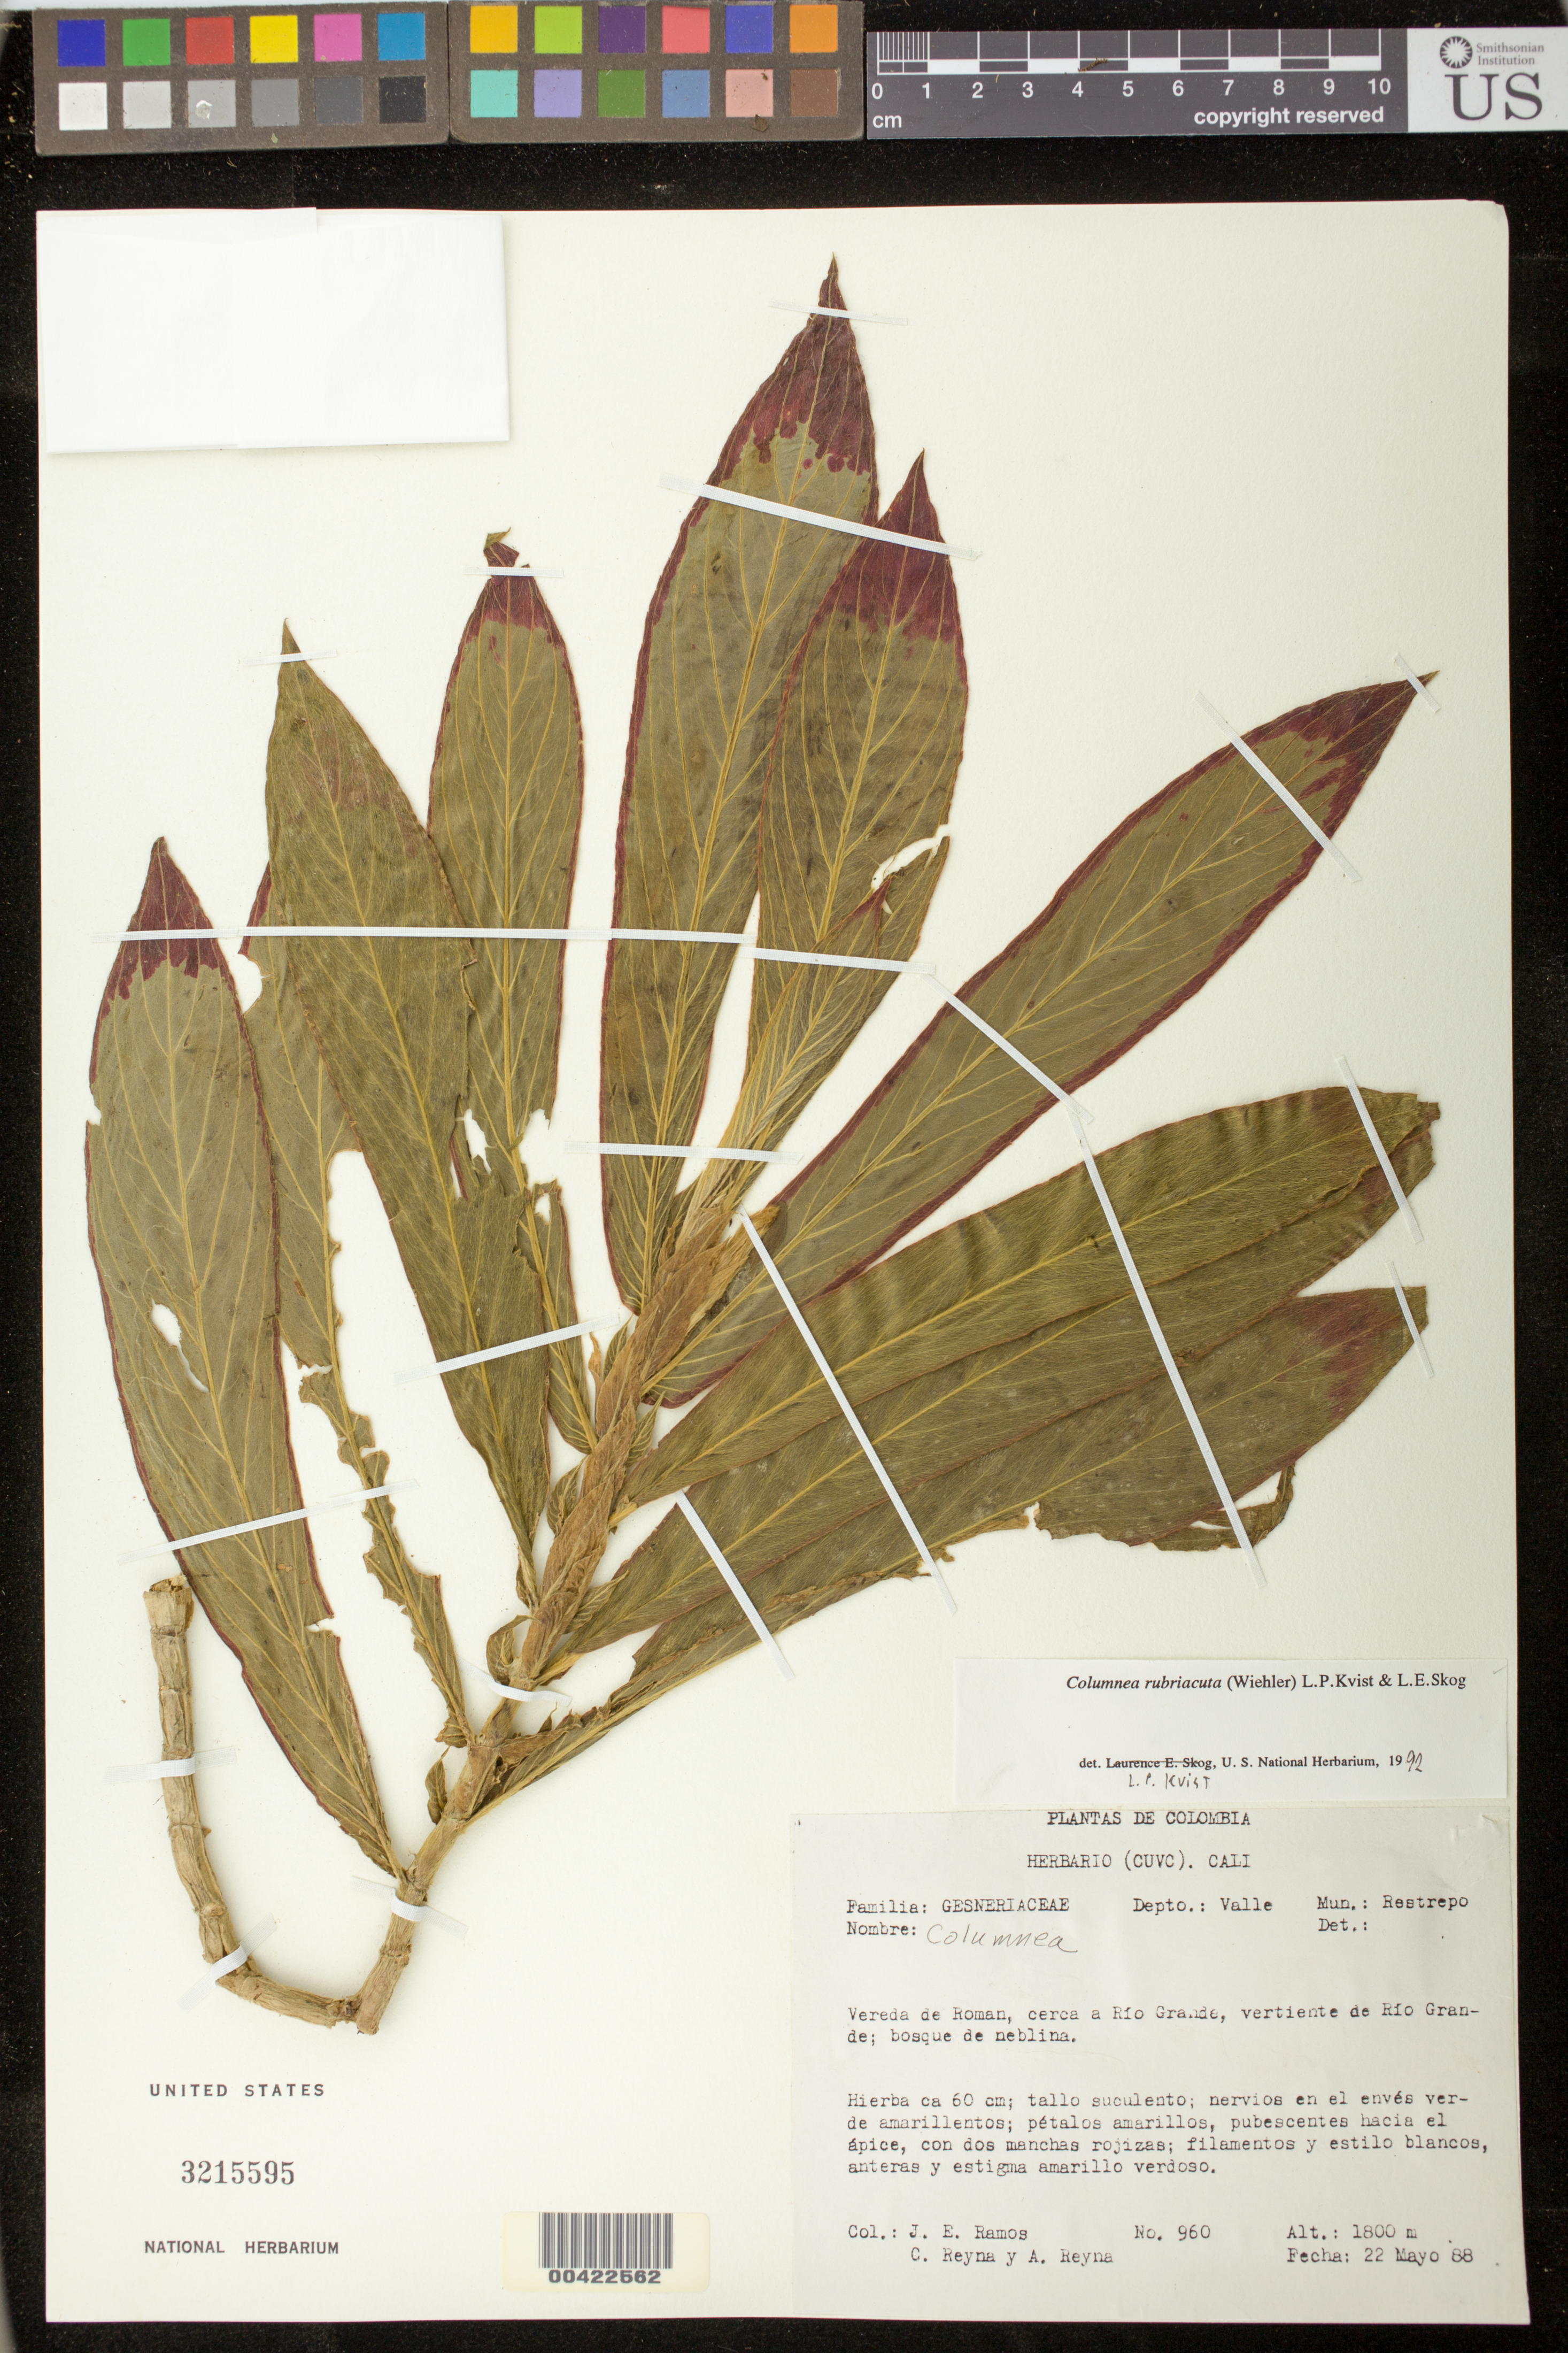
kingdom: Plantae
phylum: Tracheophyta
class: Magnoliopsida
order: Lamiales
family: Gesneriaceae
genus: Columnea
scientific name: Columnea rubriacuta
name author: (Wiehler) L.P. Kvist & L.E. Skog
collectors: J. E. Ramos, C. Reyna & A. Reyna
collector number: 960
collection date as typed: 22 May 1988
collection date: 1988-05-22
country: Colombia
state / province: Valle del Cauca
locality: Restrepo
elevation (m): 1800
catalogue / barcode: US 3215595